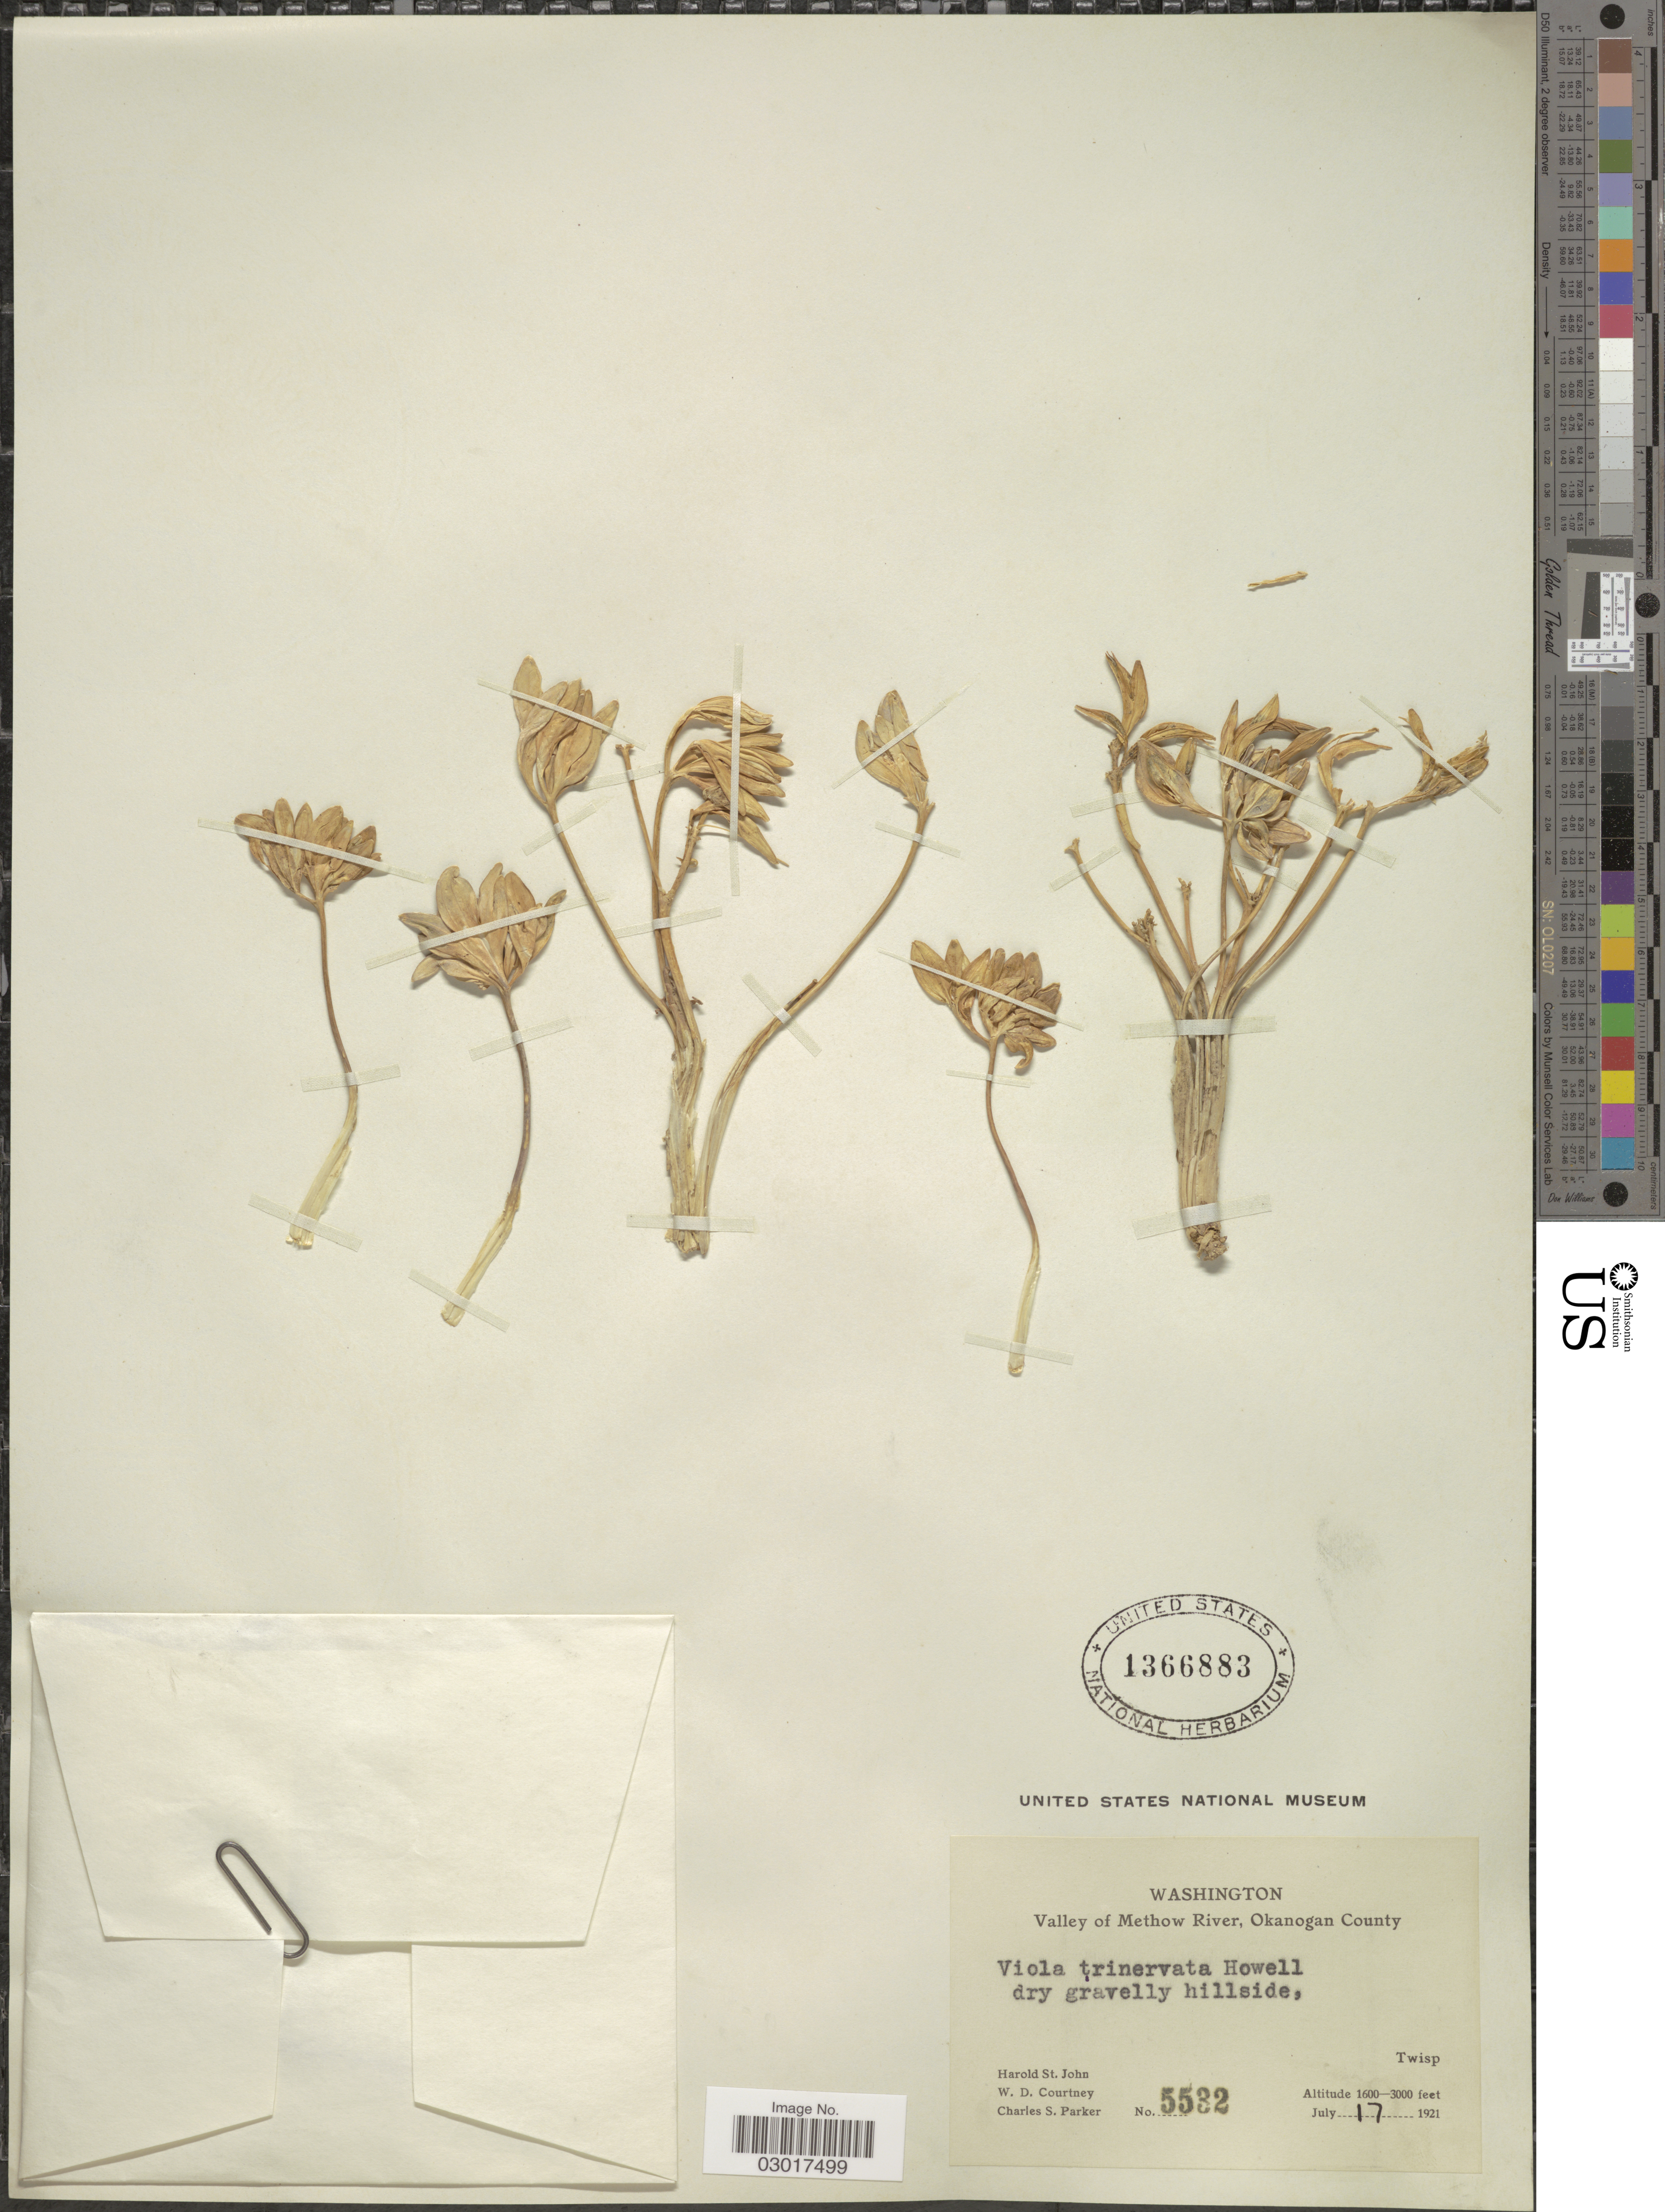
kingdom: Plantae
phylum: Tracheophyta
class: Magnoliopsida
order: Malpighiales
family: Violaceae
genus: Viola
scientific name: Viola trinervata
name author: (J.T. Howell) J.T. Howell ex A. Gray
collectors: H. St. John, W. Courtney & C. S. Parker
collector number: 5532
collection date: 1921-07-17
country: United States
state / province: Washington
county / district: Okanogan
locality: Valley of Methow River, Okanogan County. Twisp.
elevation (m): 488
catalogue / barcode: US 1366883